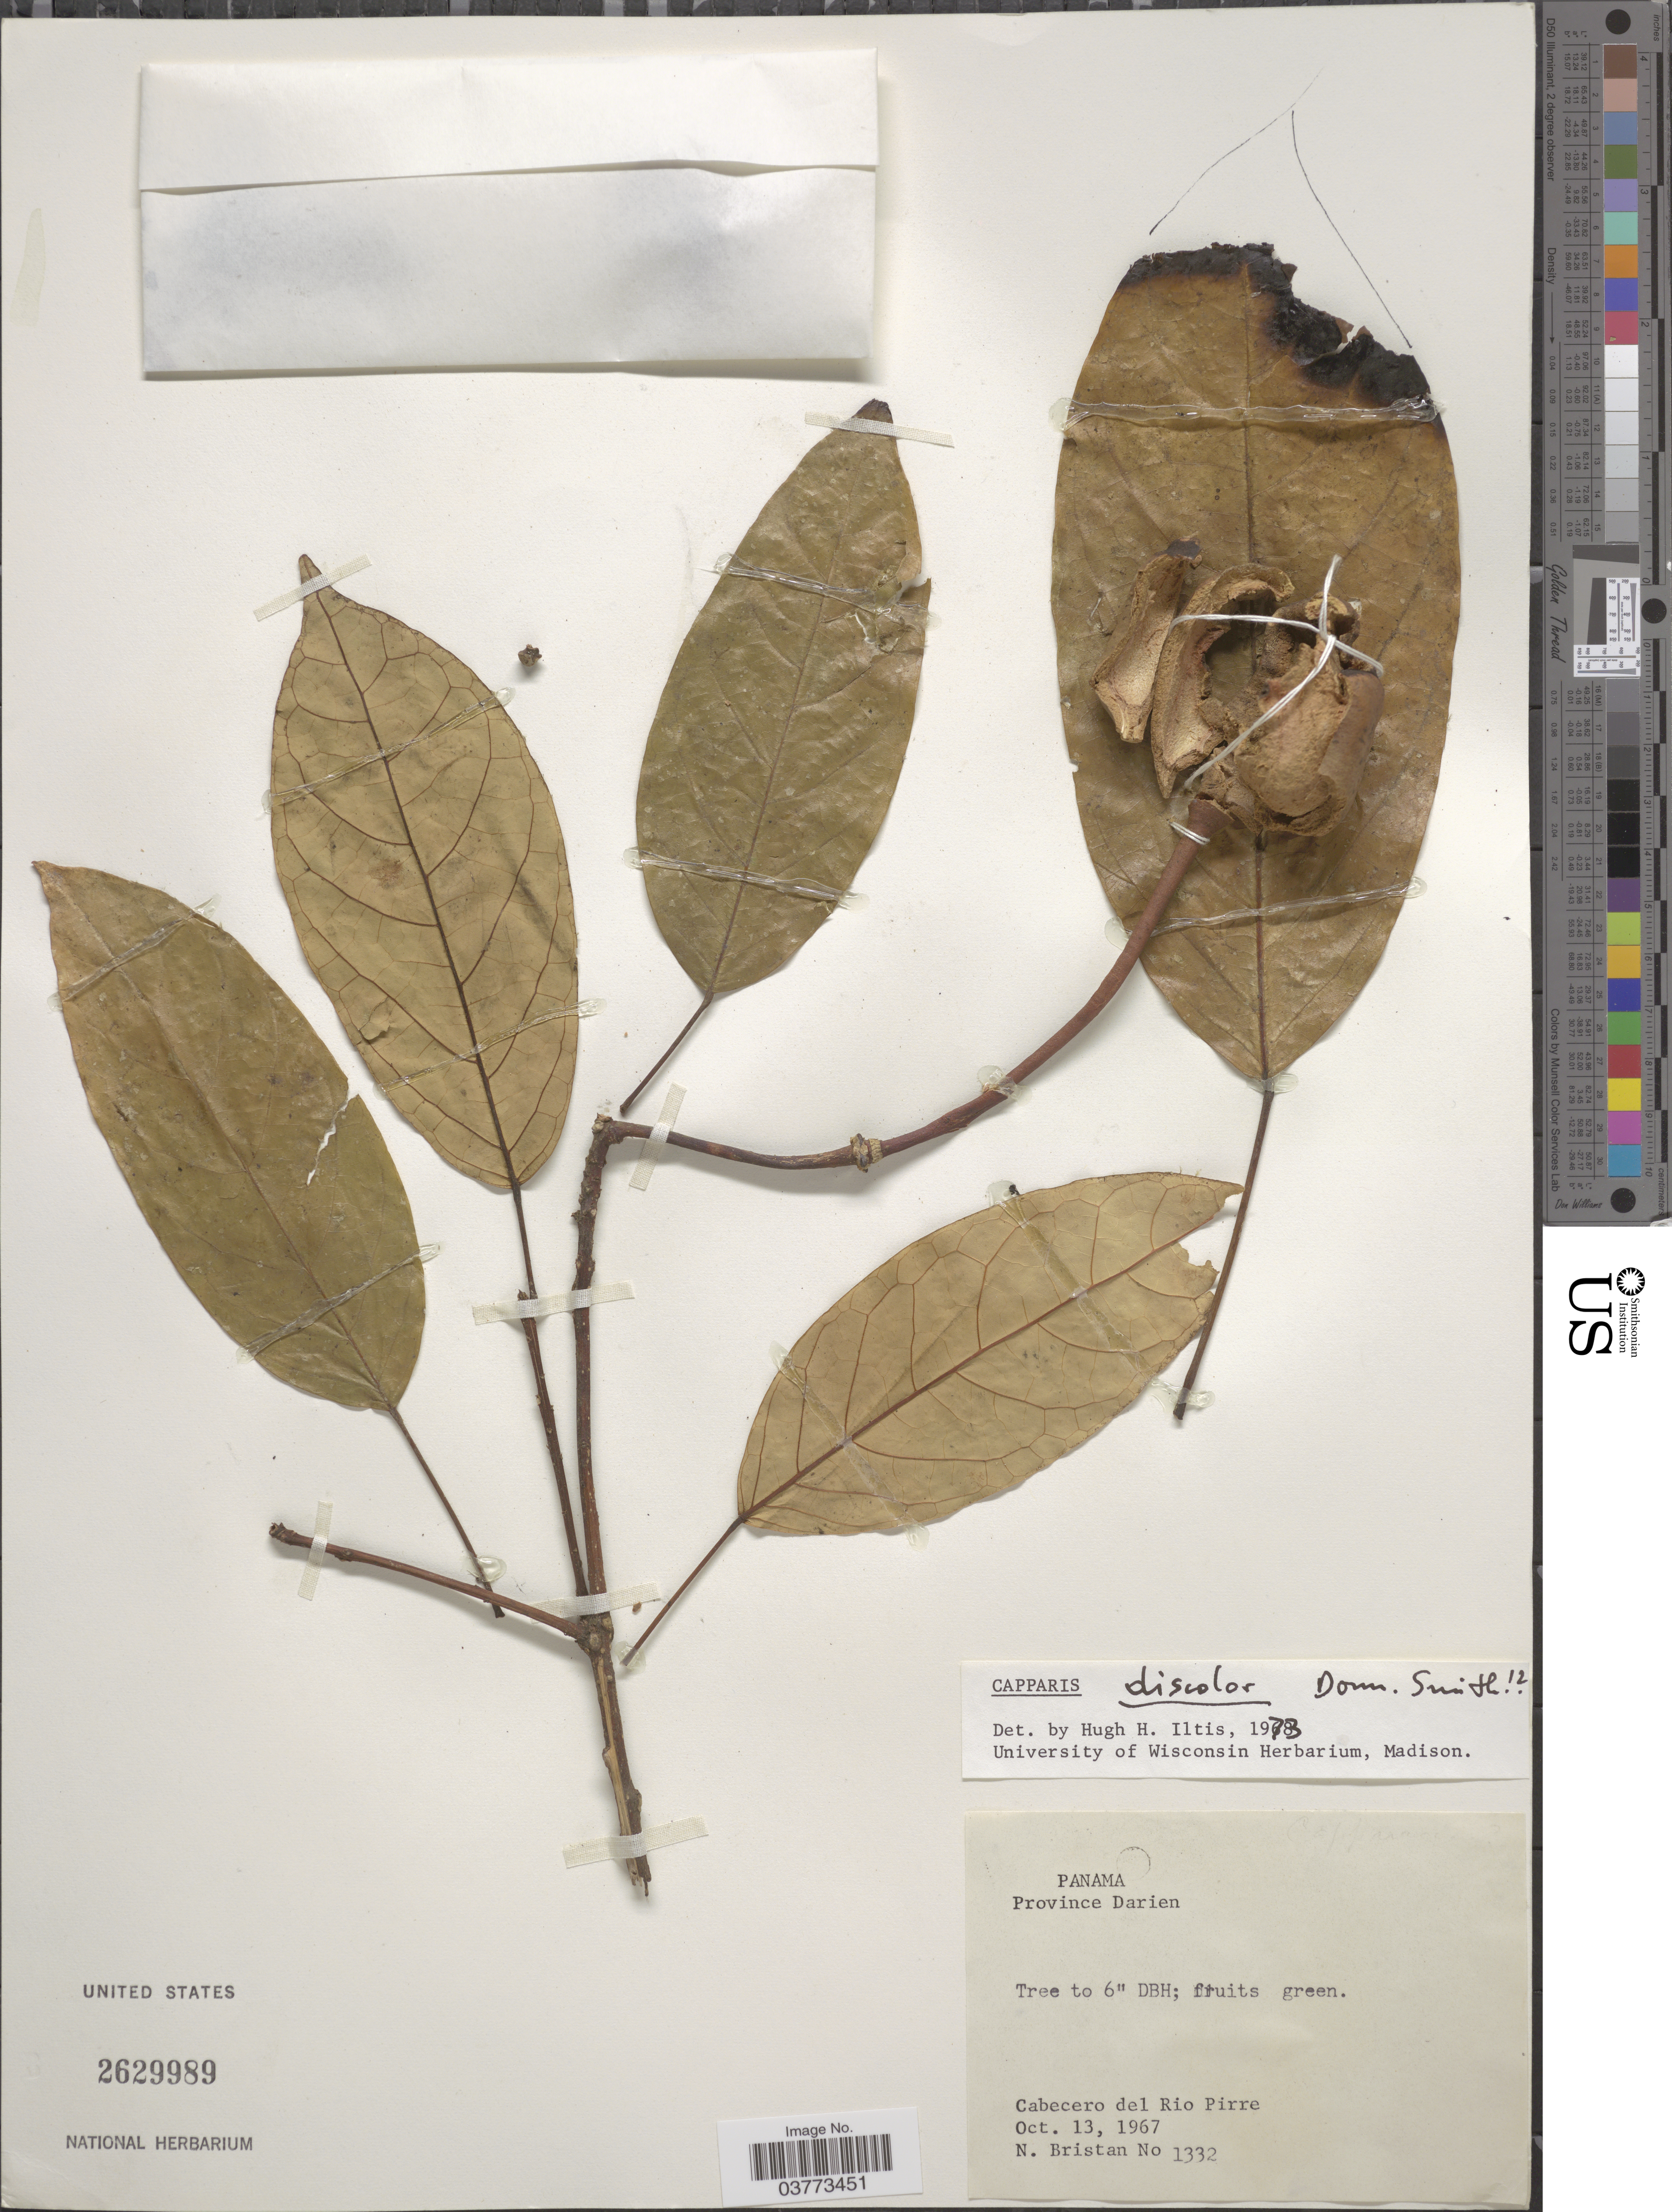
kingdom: Plantae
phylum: Tracheophyta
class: Magnoliopsida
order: Brassicales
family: Capparaceae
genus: Capparidastrum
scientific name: Capparidastrum discolor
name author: (Donn. Sm.) Iltis, H.H. & Cornejo, X.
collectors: N. Bristan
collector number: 1332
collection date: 1967-10-13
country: Panama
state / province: Darien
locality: Cabecero del Rio Pirre.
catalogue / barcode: US 2629989